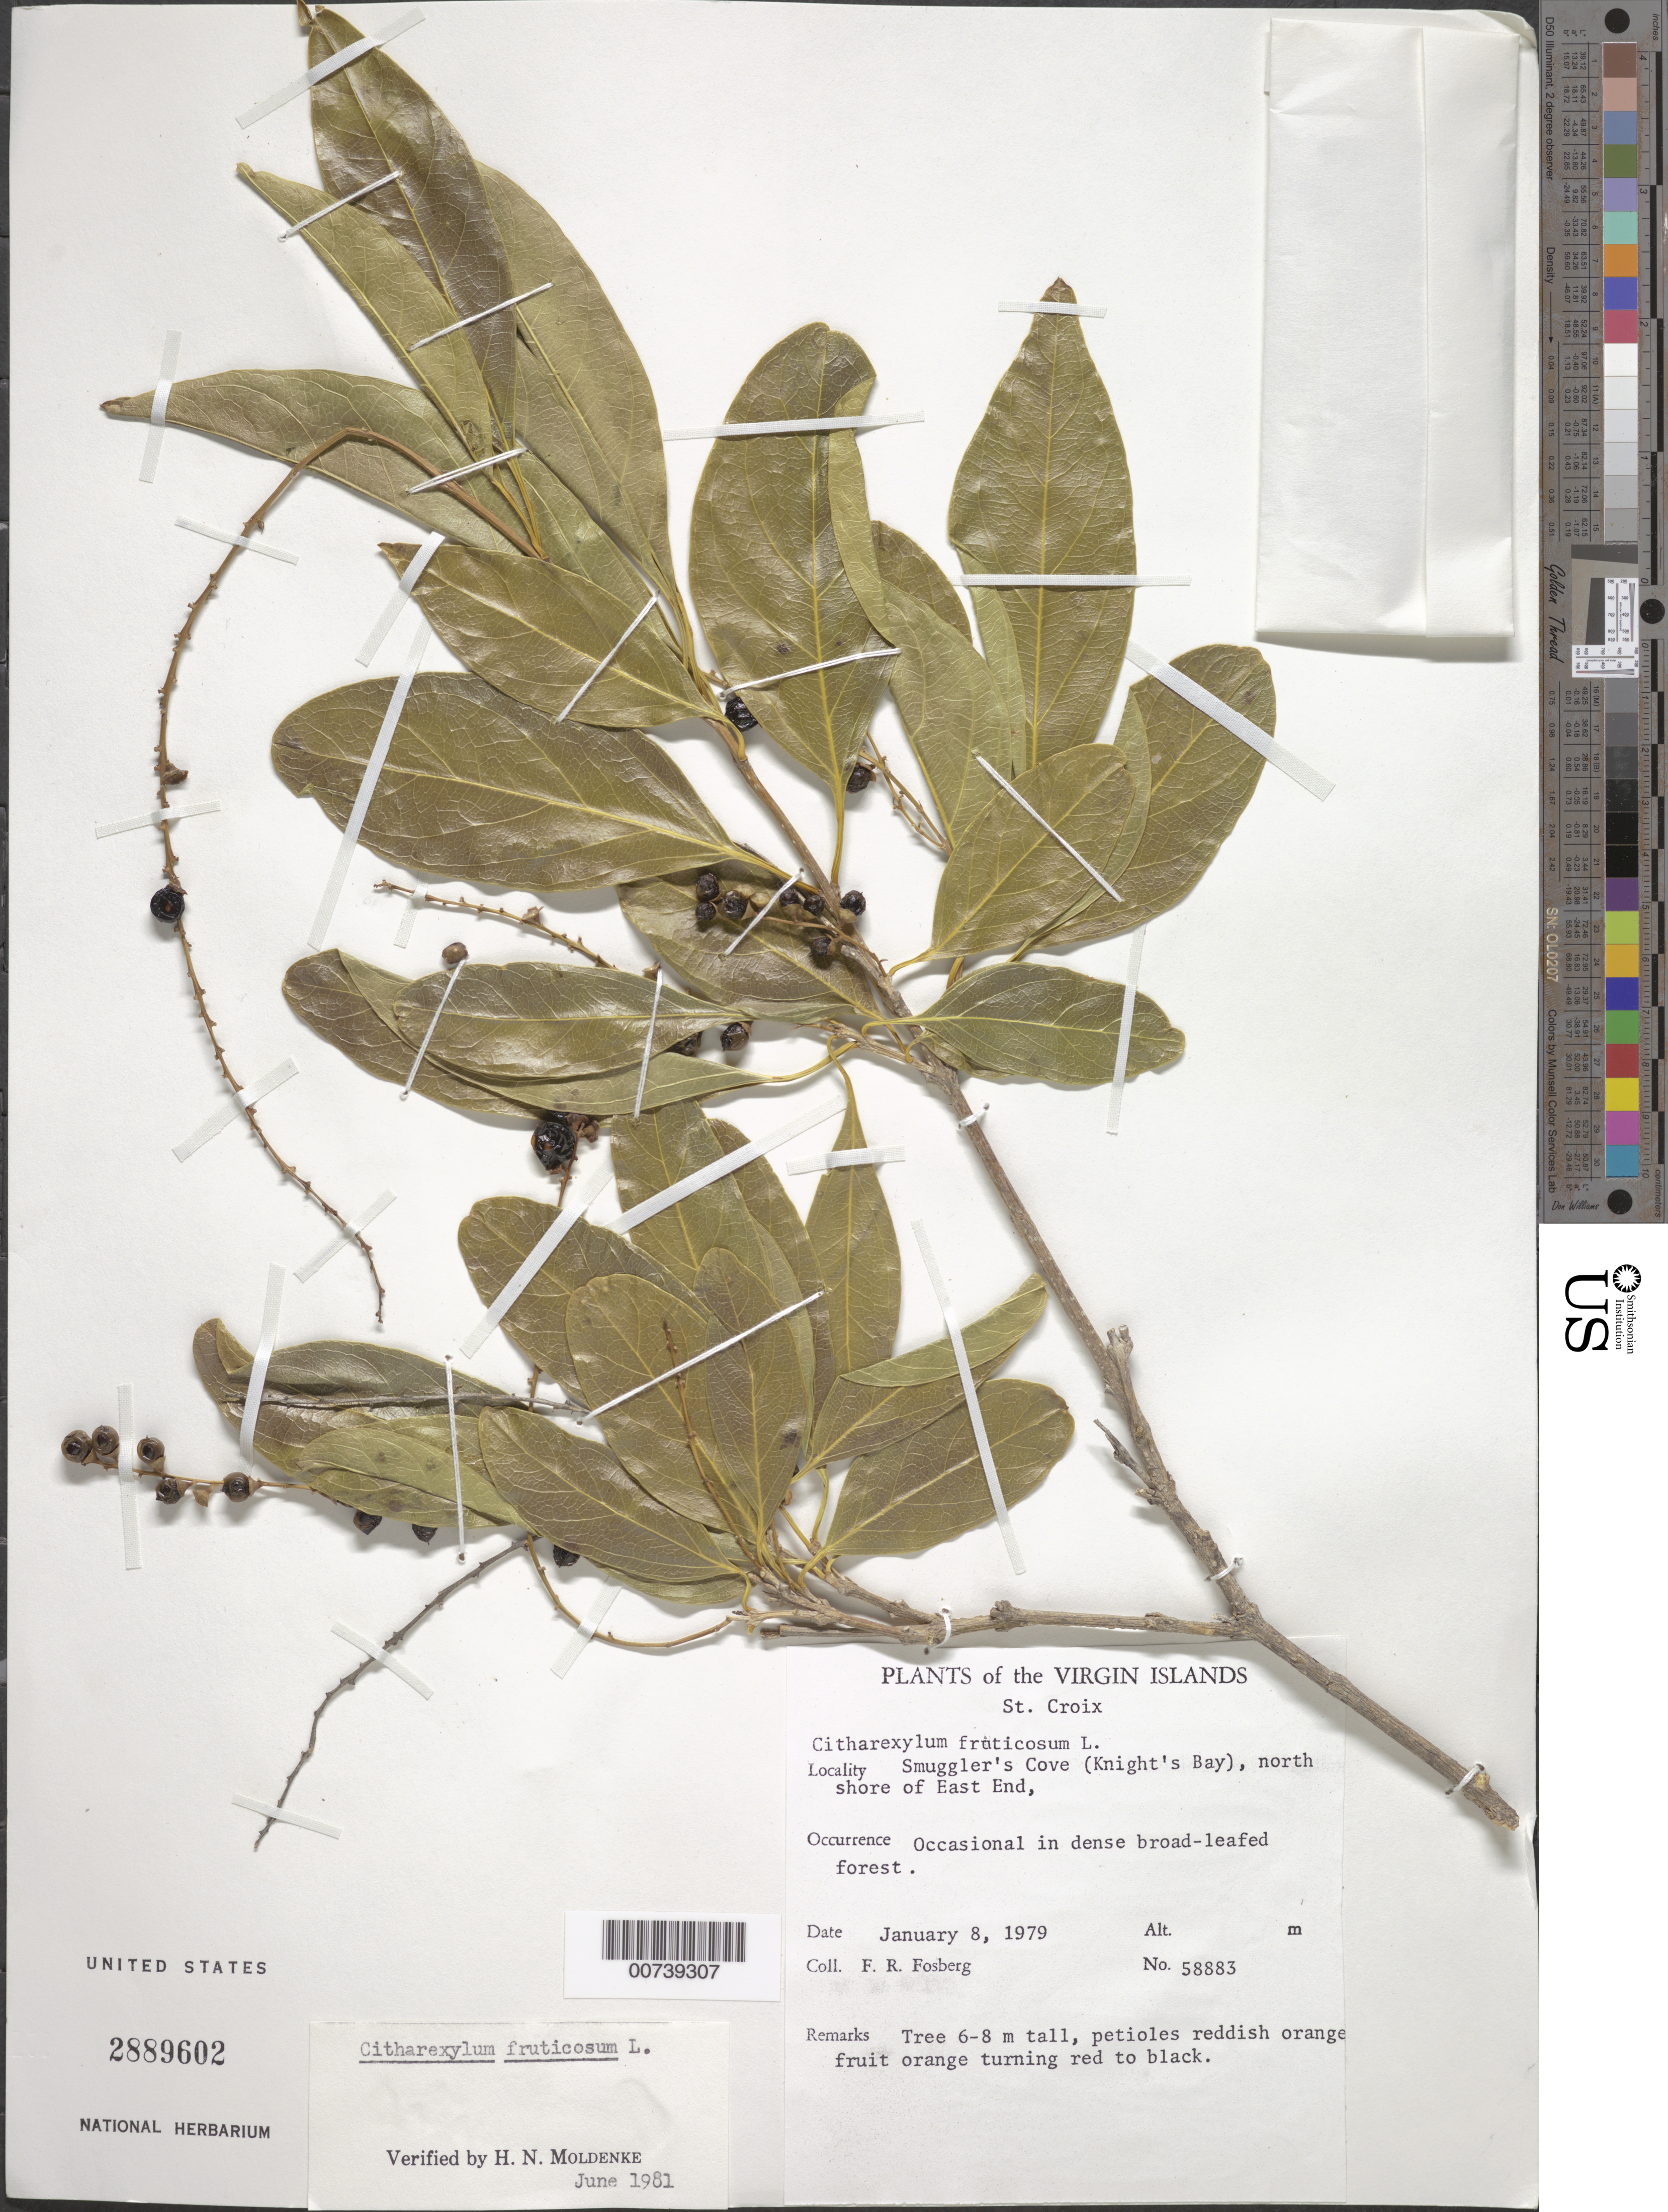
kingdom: Plantae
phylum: Tracheophyta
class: Magnoliopsida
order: Lamiales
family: Verbenaceae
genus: Citharexylum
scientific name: Citharexylum spinosum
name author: L.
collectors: F. R. Fosberg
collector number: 58883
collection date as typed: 08 Jan 1979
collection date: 1979-01-08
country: U.S. Virgin Islands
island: St. Croix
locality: Smuggler's Cove (Knight's Bay), N shore of East End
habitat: Occasional in dense broad-leafed forest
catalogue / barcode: US 2889602